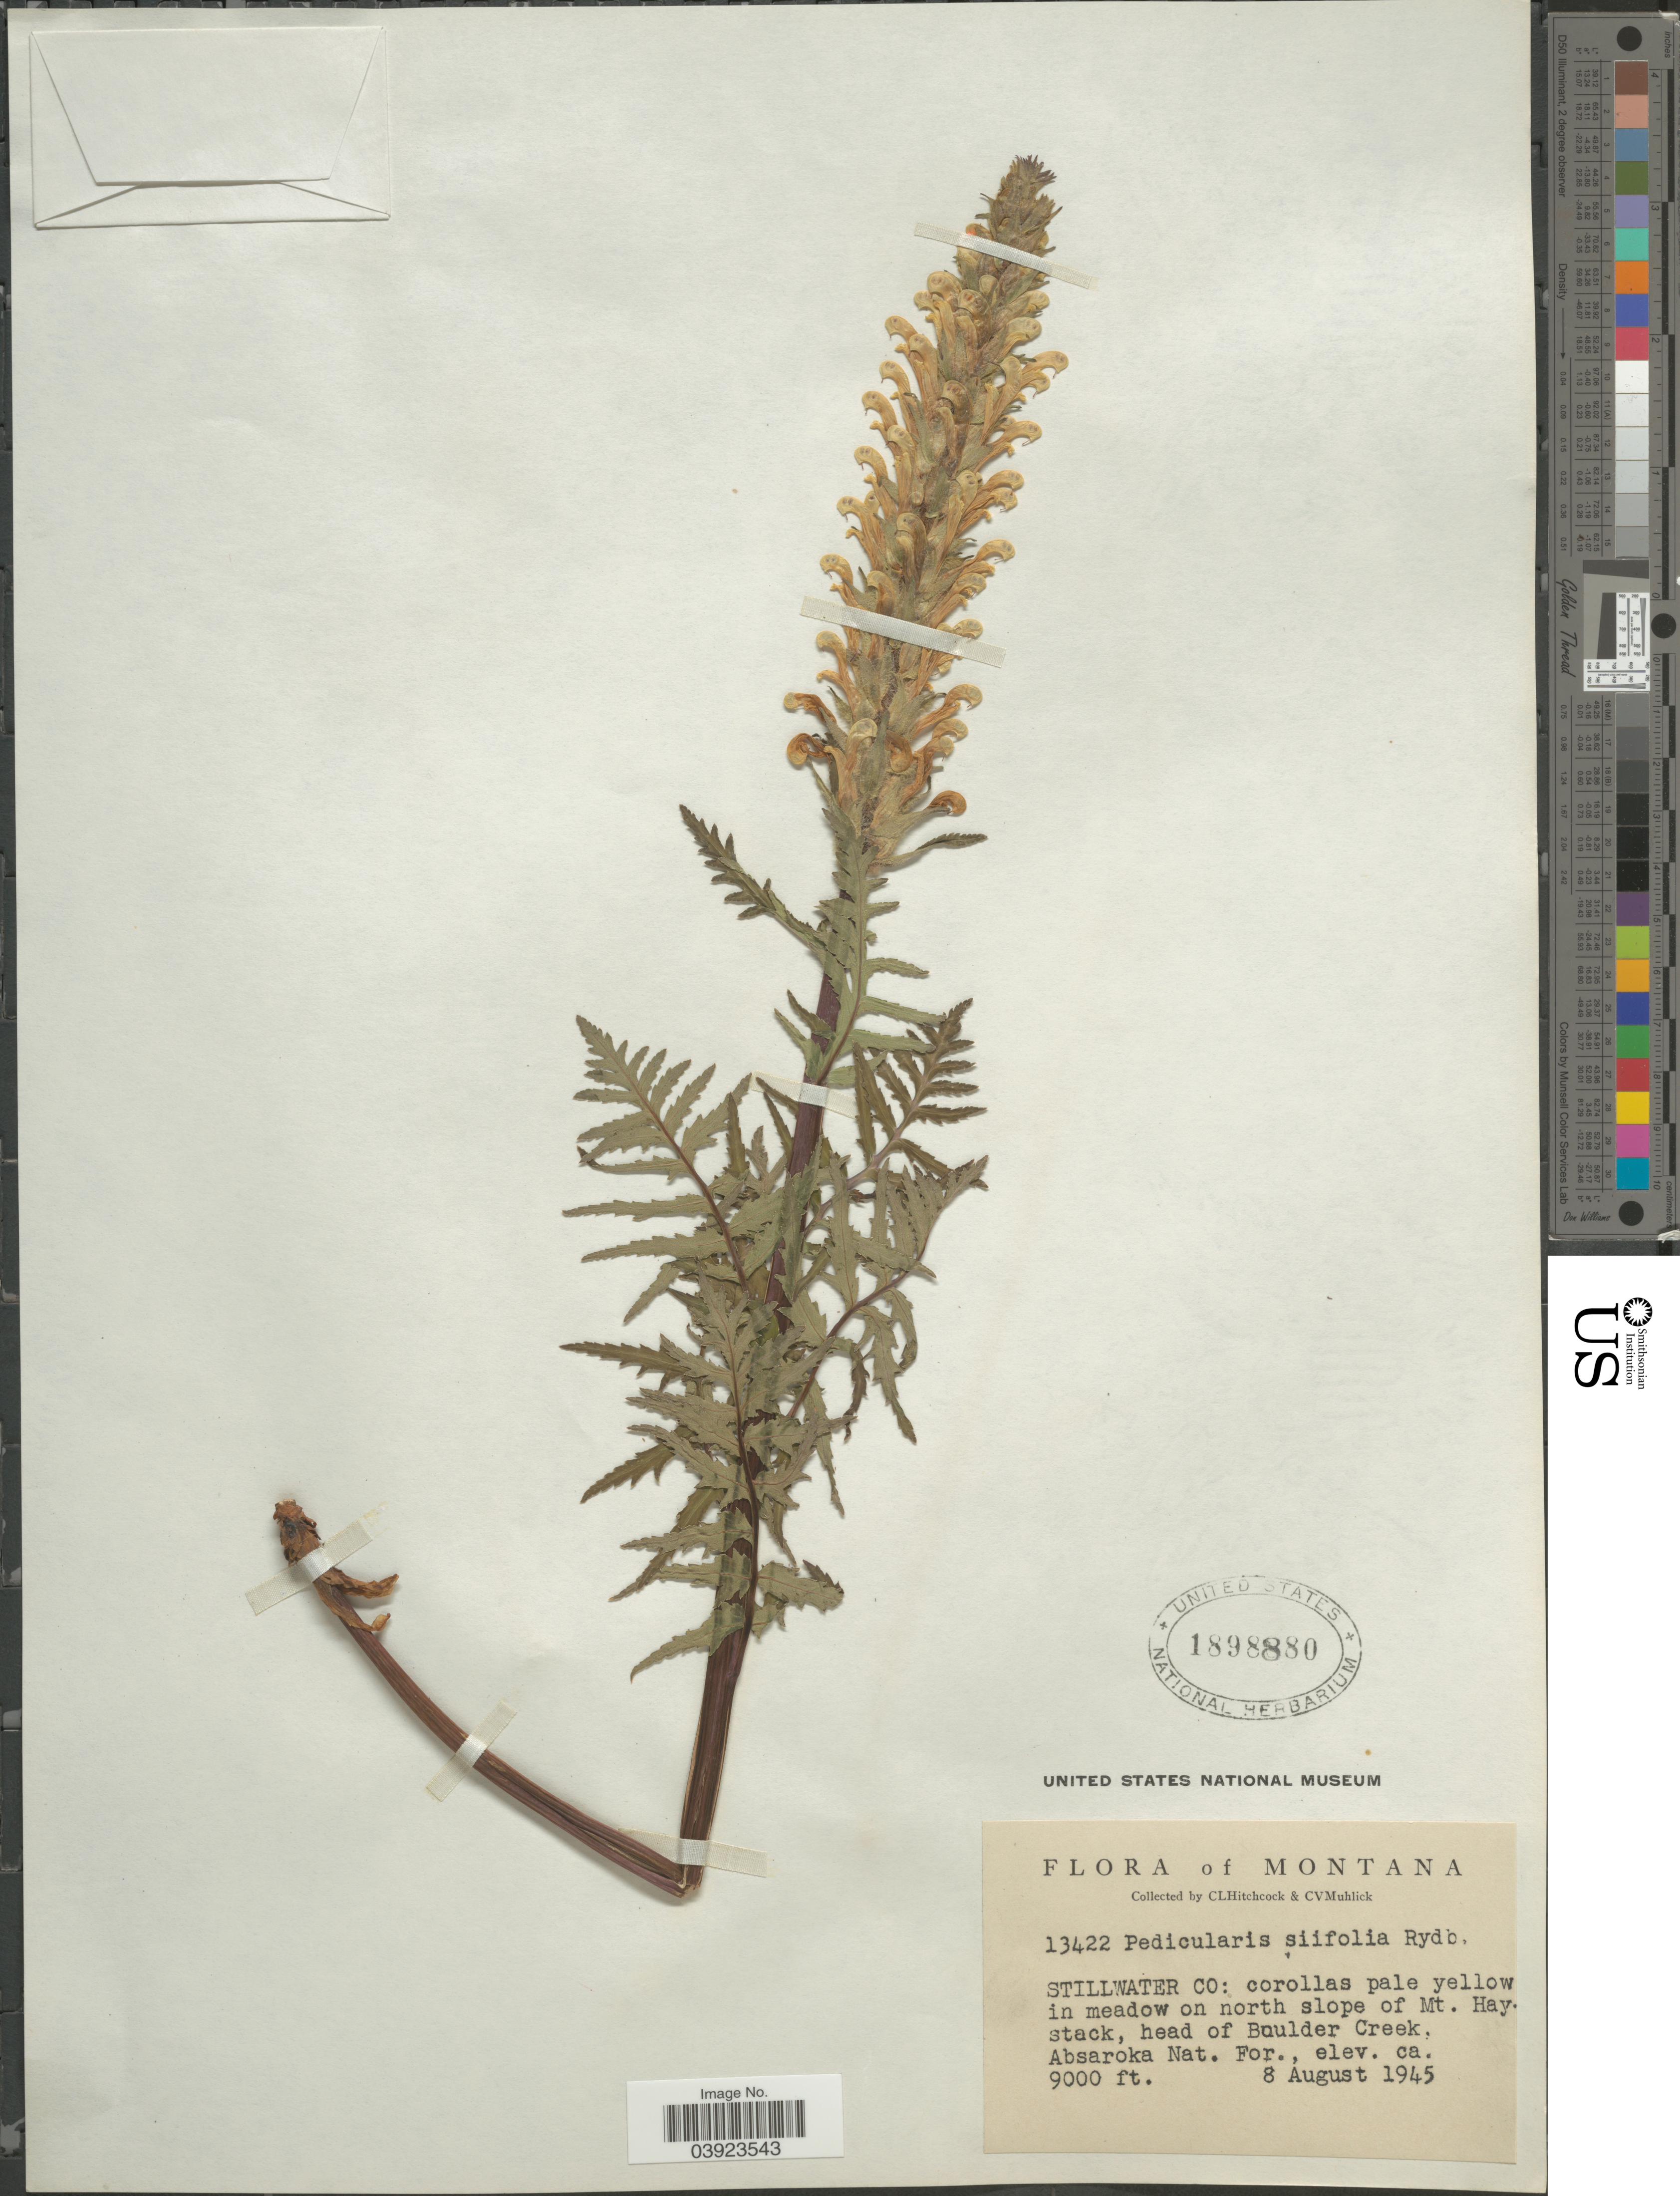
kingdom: Plantae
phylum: Tracheophyta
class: Magnoliopsida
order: Lamiales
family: Orobanchaceae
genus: Pedicularis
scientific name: Pedicularis siifolia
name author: Rydb.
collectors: C. L. Hitchcock & C. V. Muhlick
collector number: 13422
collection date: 1945-08-08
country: United States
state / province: Montana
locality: Stillwater co: corollas pale yellow in meadow on north slope of Mt. Haystack, head of Boulder Creek, Absaroka Nat. For.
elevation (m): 2743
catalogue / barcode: US 1898880